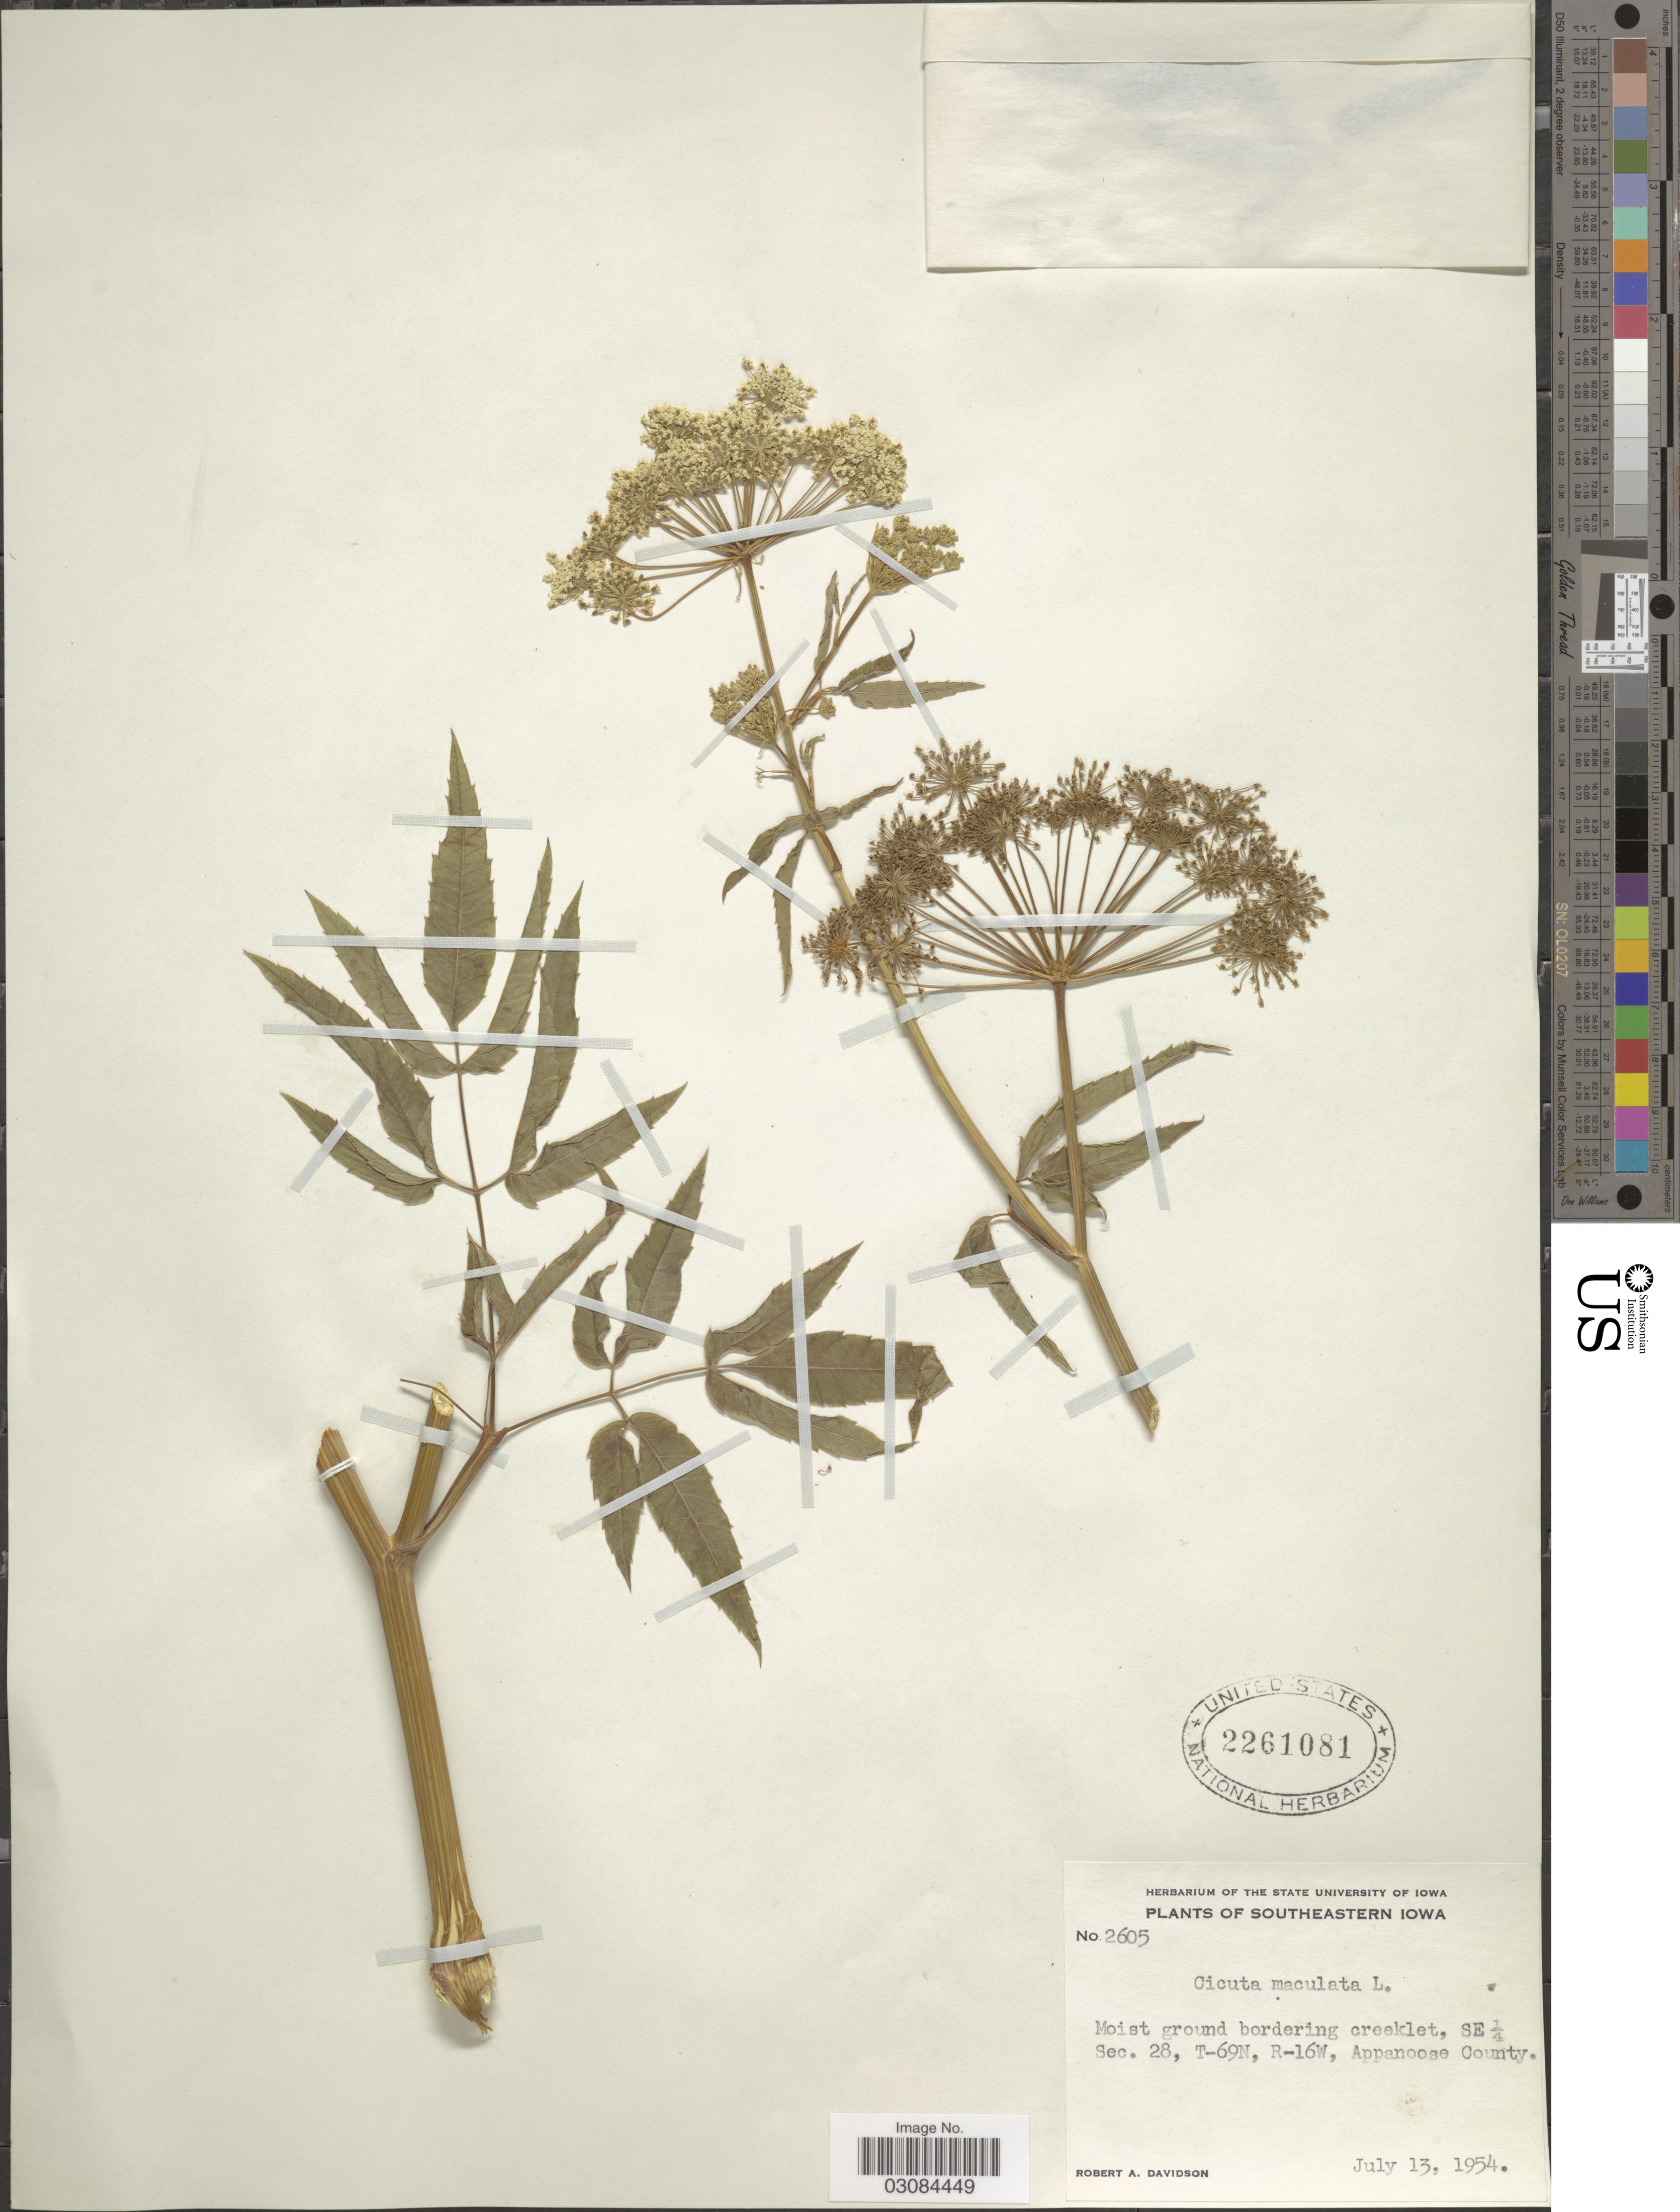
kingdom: Plantae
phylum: Tracheophyta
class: Magnoliopsida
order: Apiales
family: Apiaceae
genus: Cicuta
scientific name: Cicuta maculata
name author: L.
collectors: R. A. Davidson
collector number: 2605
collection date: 1954-07-13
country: United States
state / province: Iowa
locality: Southeastern Iowa. SE 1/4 Sec. 28, T-69N, R-16W, Appanoose County.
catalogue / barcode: US 2261081